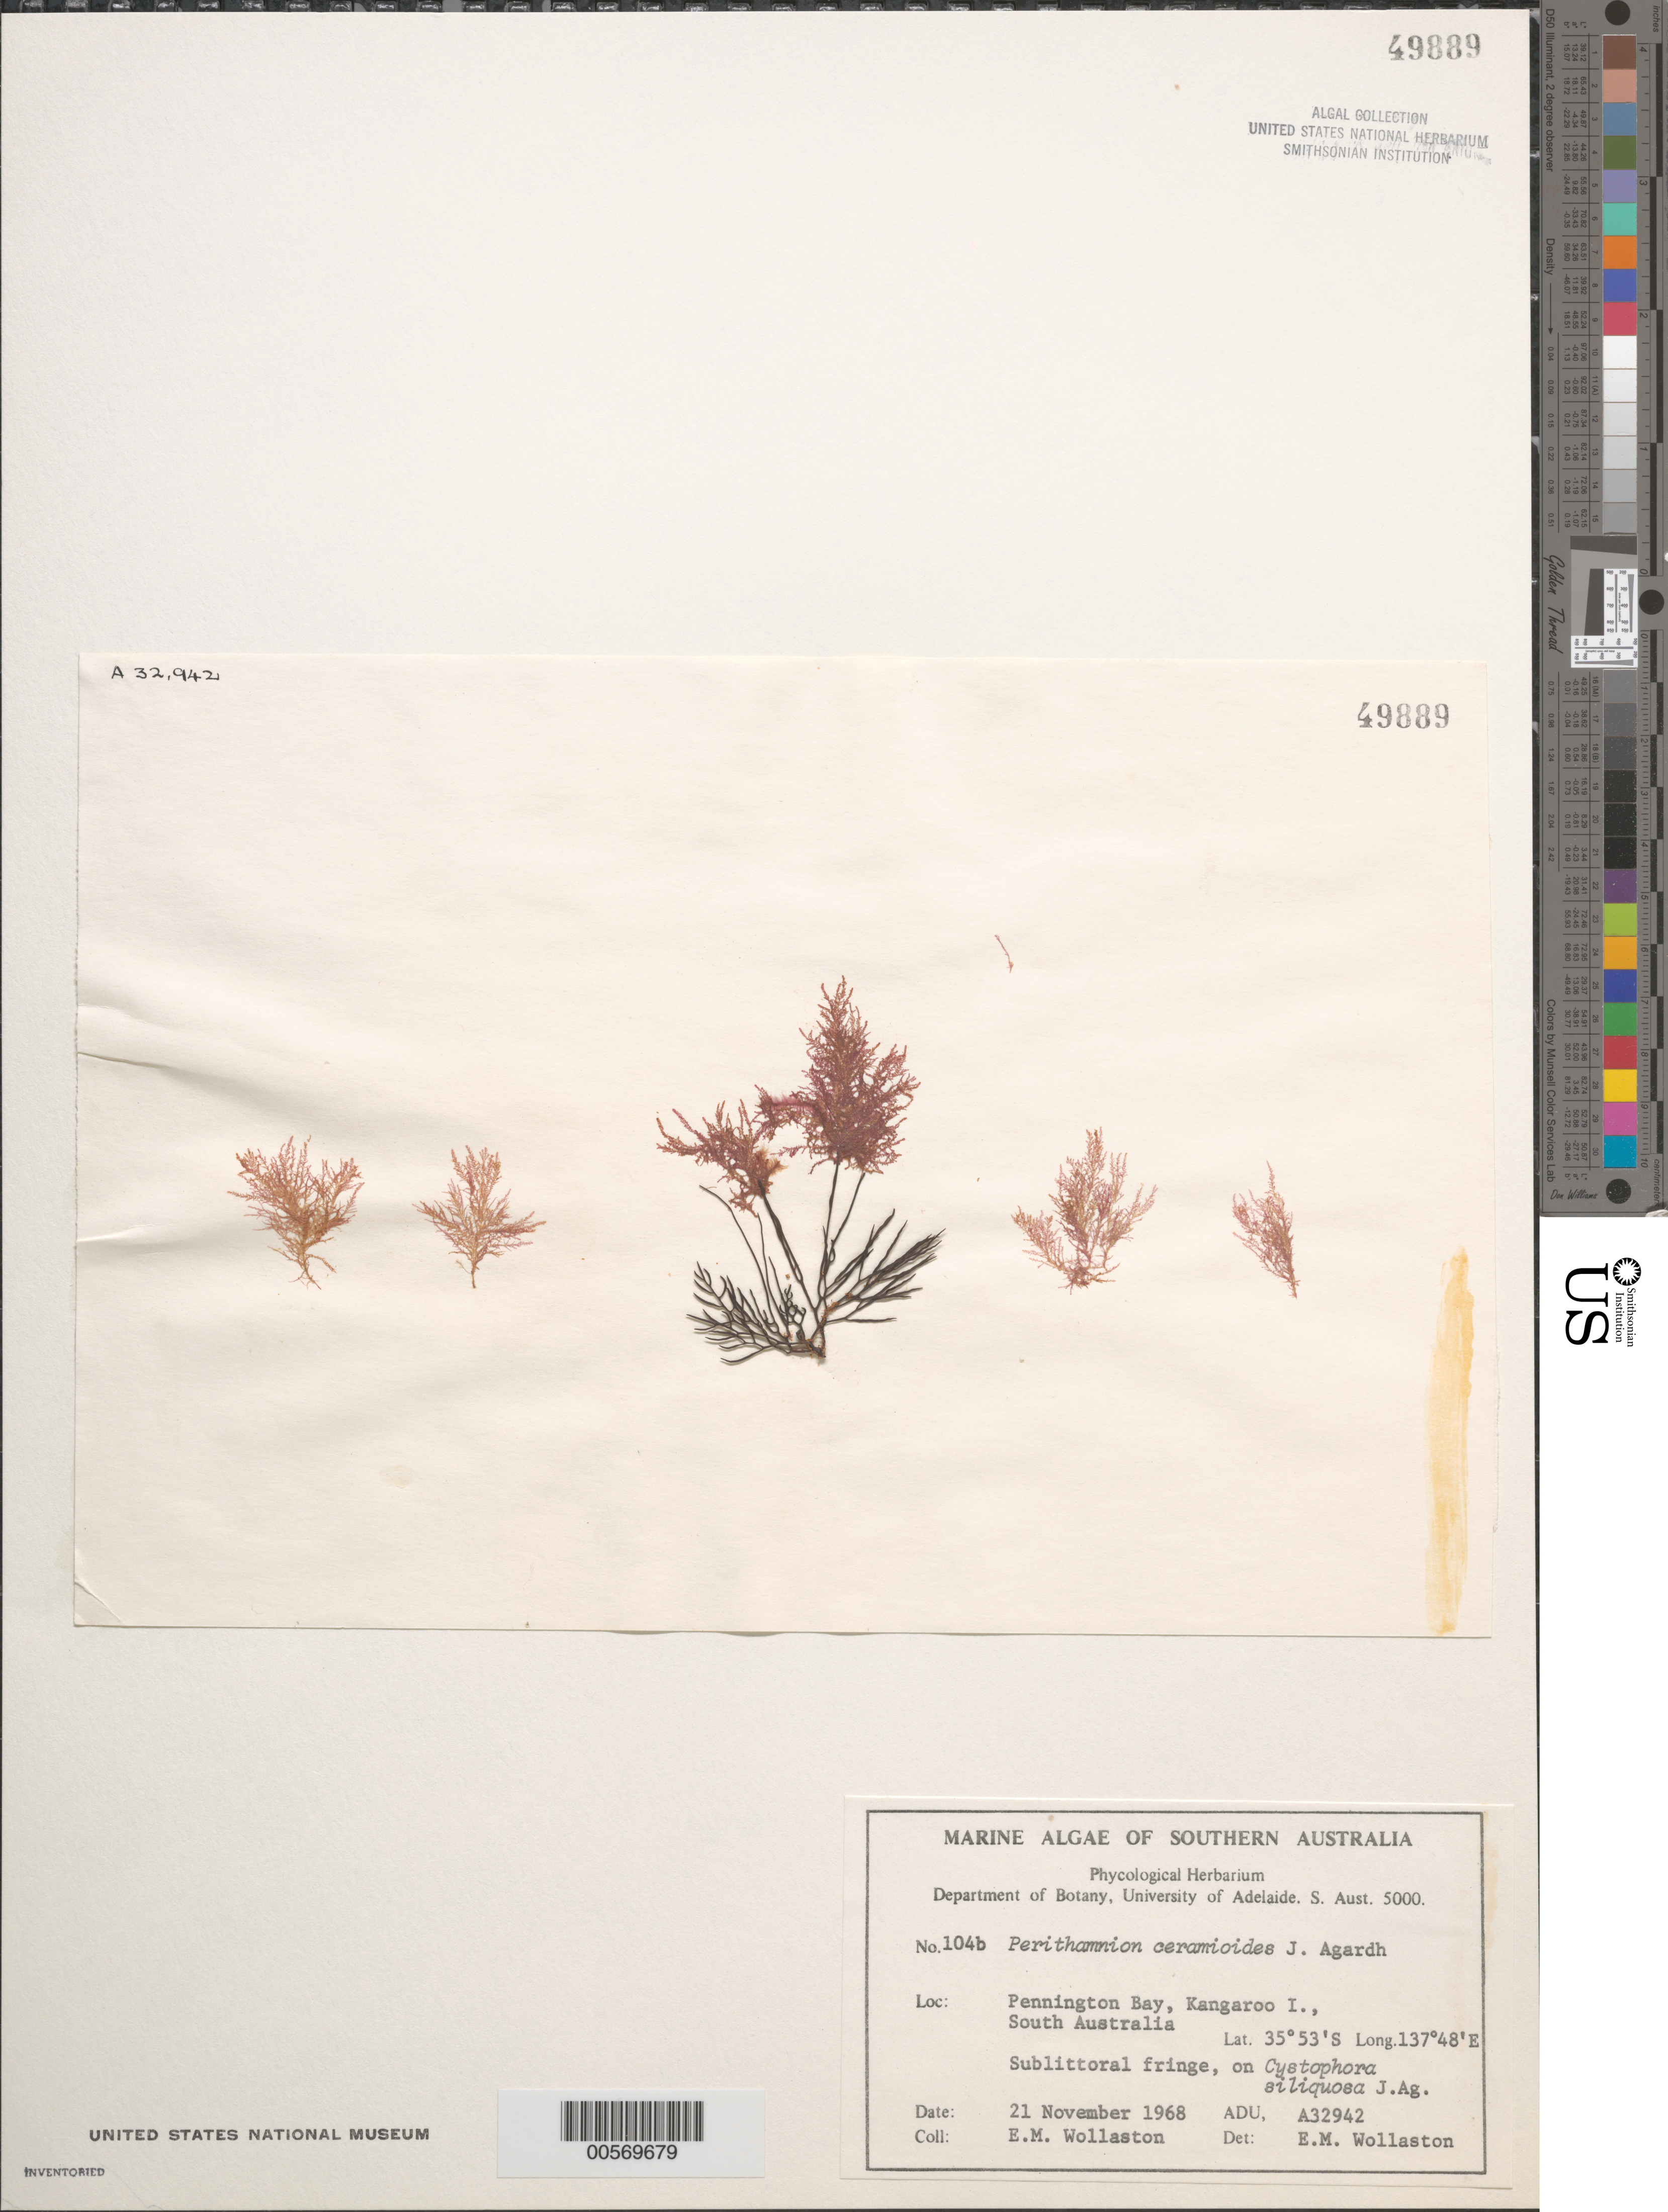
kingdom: Plantae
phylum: Rhodophyta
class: Florideophyceae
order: Ceramiales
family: Ceramiaceae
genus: Perithamnion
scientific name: Perithamnion ceramioides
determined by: Wollaston, E. M.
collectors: E. Wollaston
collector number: ADU A32942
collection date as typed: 21 Nov 1968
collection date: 1968-11-21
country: Australia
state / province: South Australia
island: Kangaroo Island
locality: Pennington Bay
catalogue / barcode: US 49889